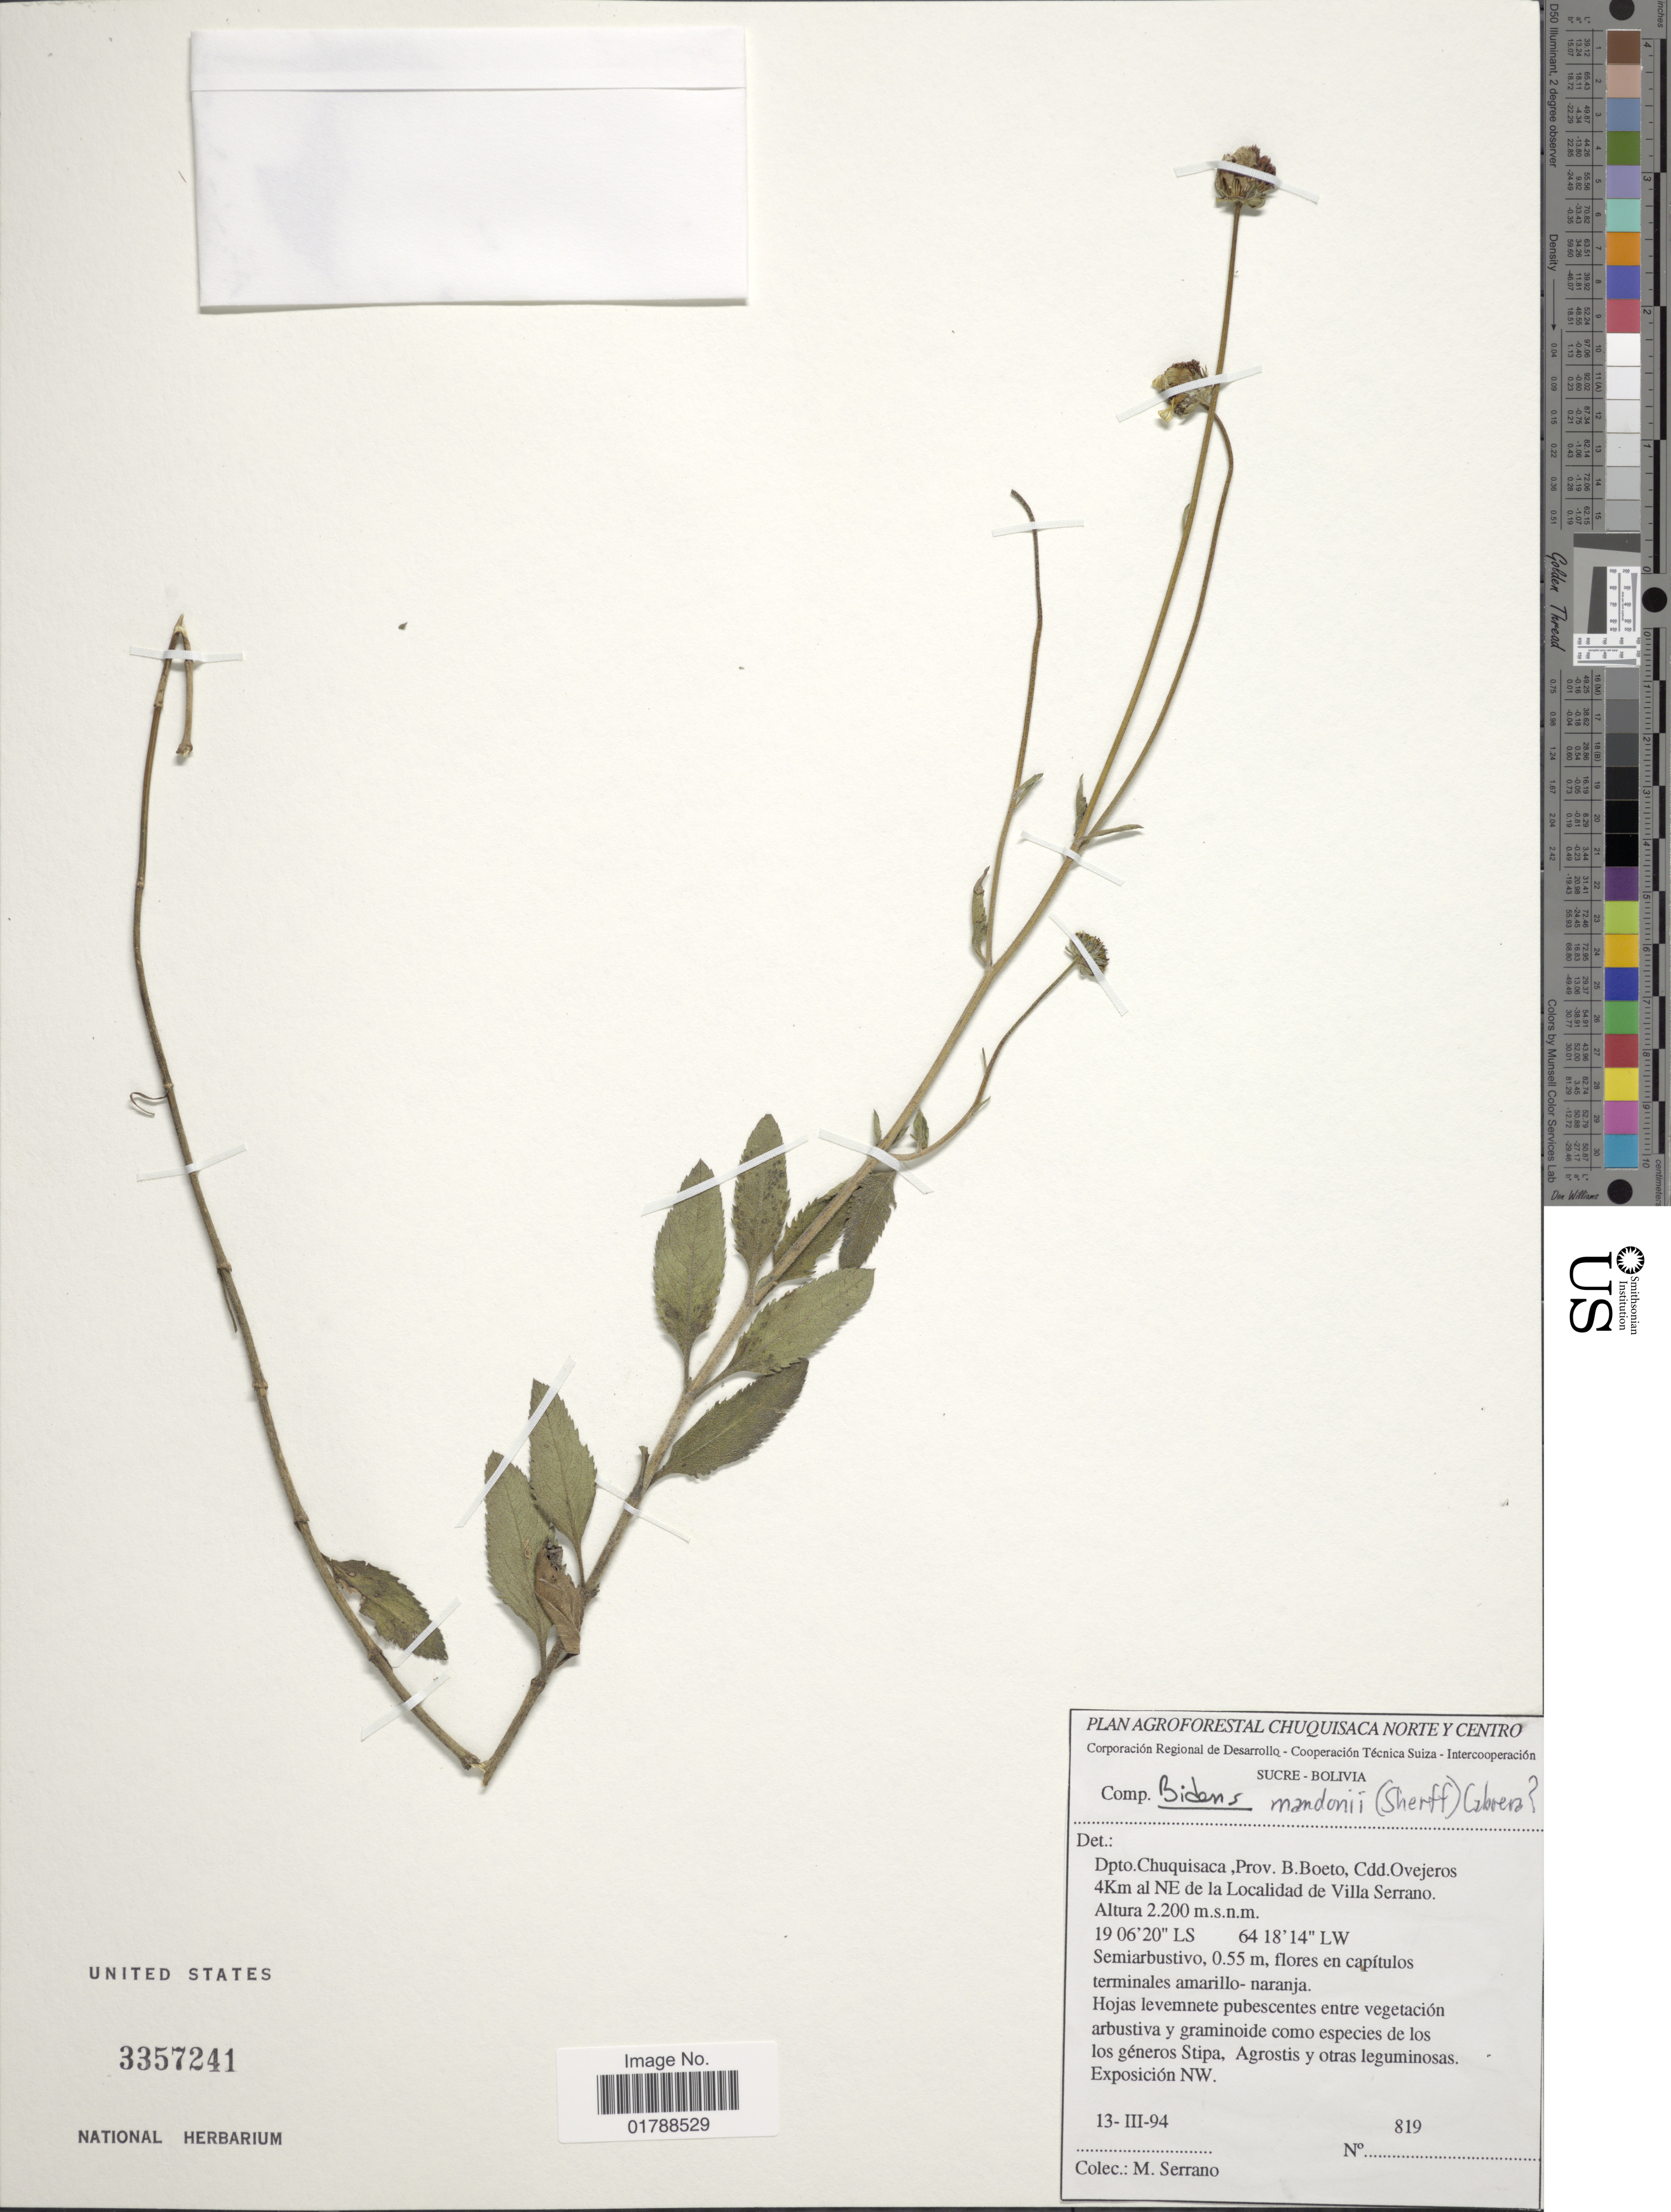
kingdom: Plantae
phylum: Tracheophyta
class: Magnoliopsida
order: Asterales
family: Asteraceae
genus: Bidens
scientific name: Bidens mandonii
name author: (Sherff) Cabrera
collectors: M. Serrano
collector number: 819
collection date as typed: Transcribed d/m/y: 13/3/94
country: Bolivia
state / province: Chuquisaca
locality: Prov. B.Boeto, Cdd. Ovejeros 4Km al NE de la Localidad de Villa Serrano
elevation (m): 2200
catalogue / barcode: US 3357241